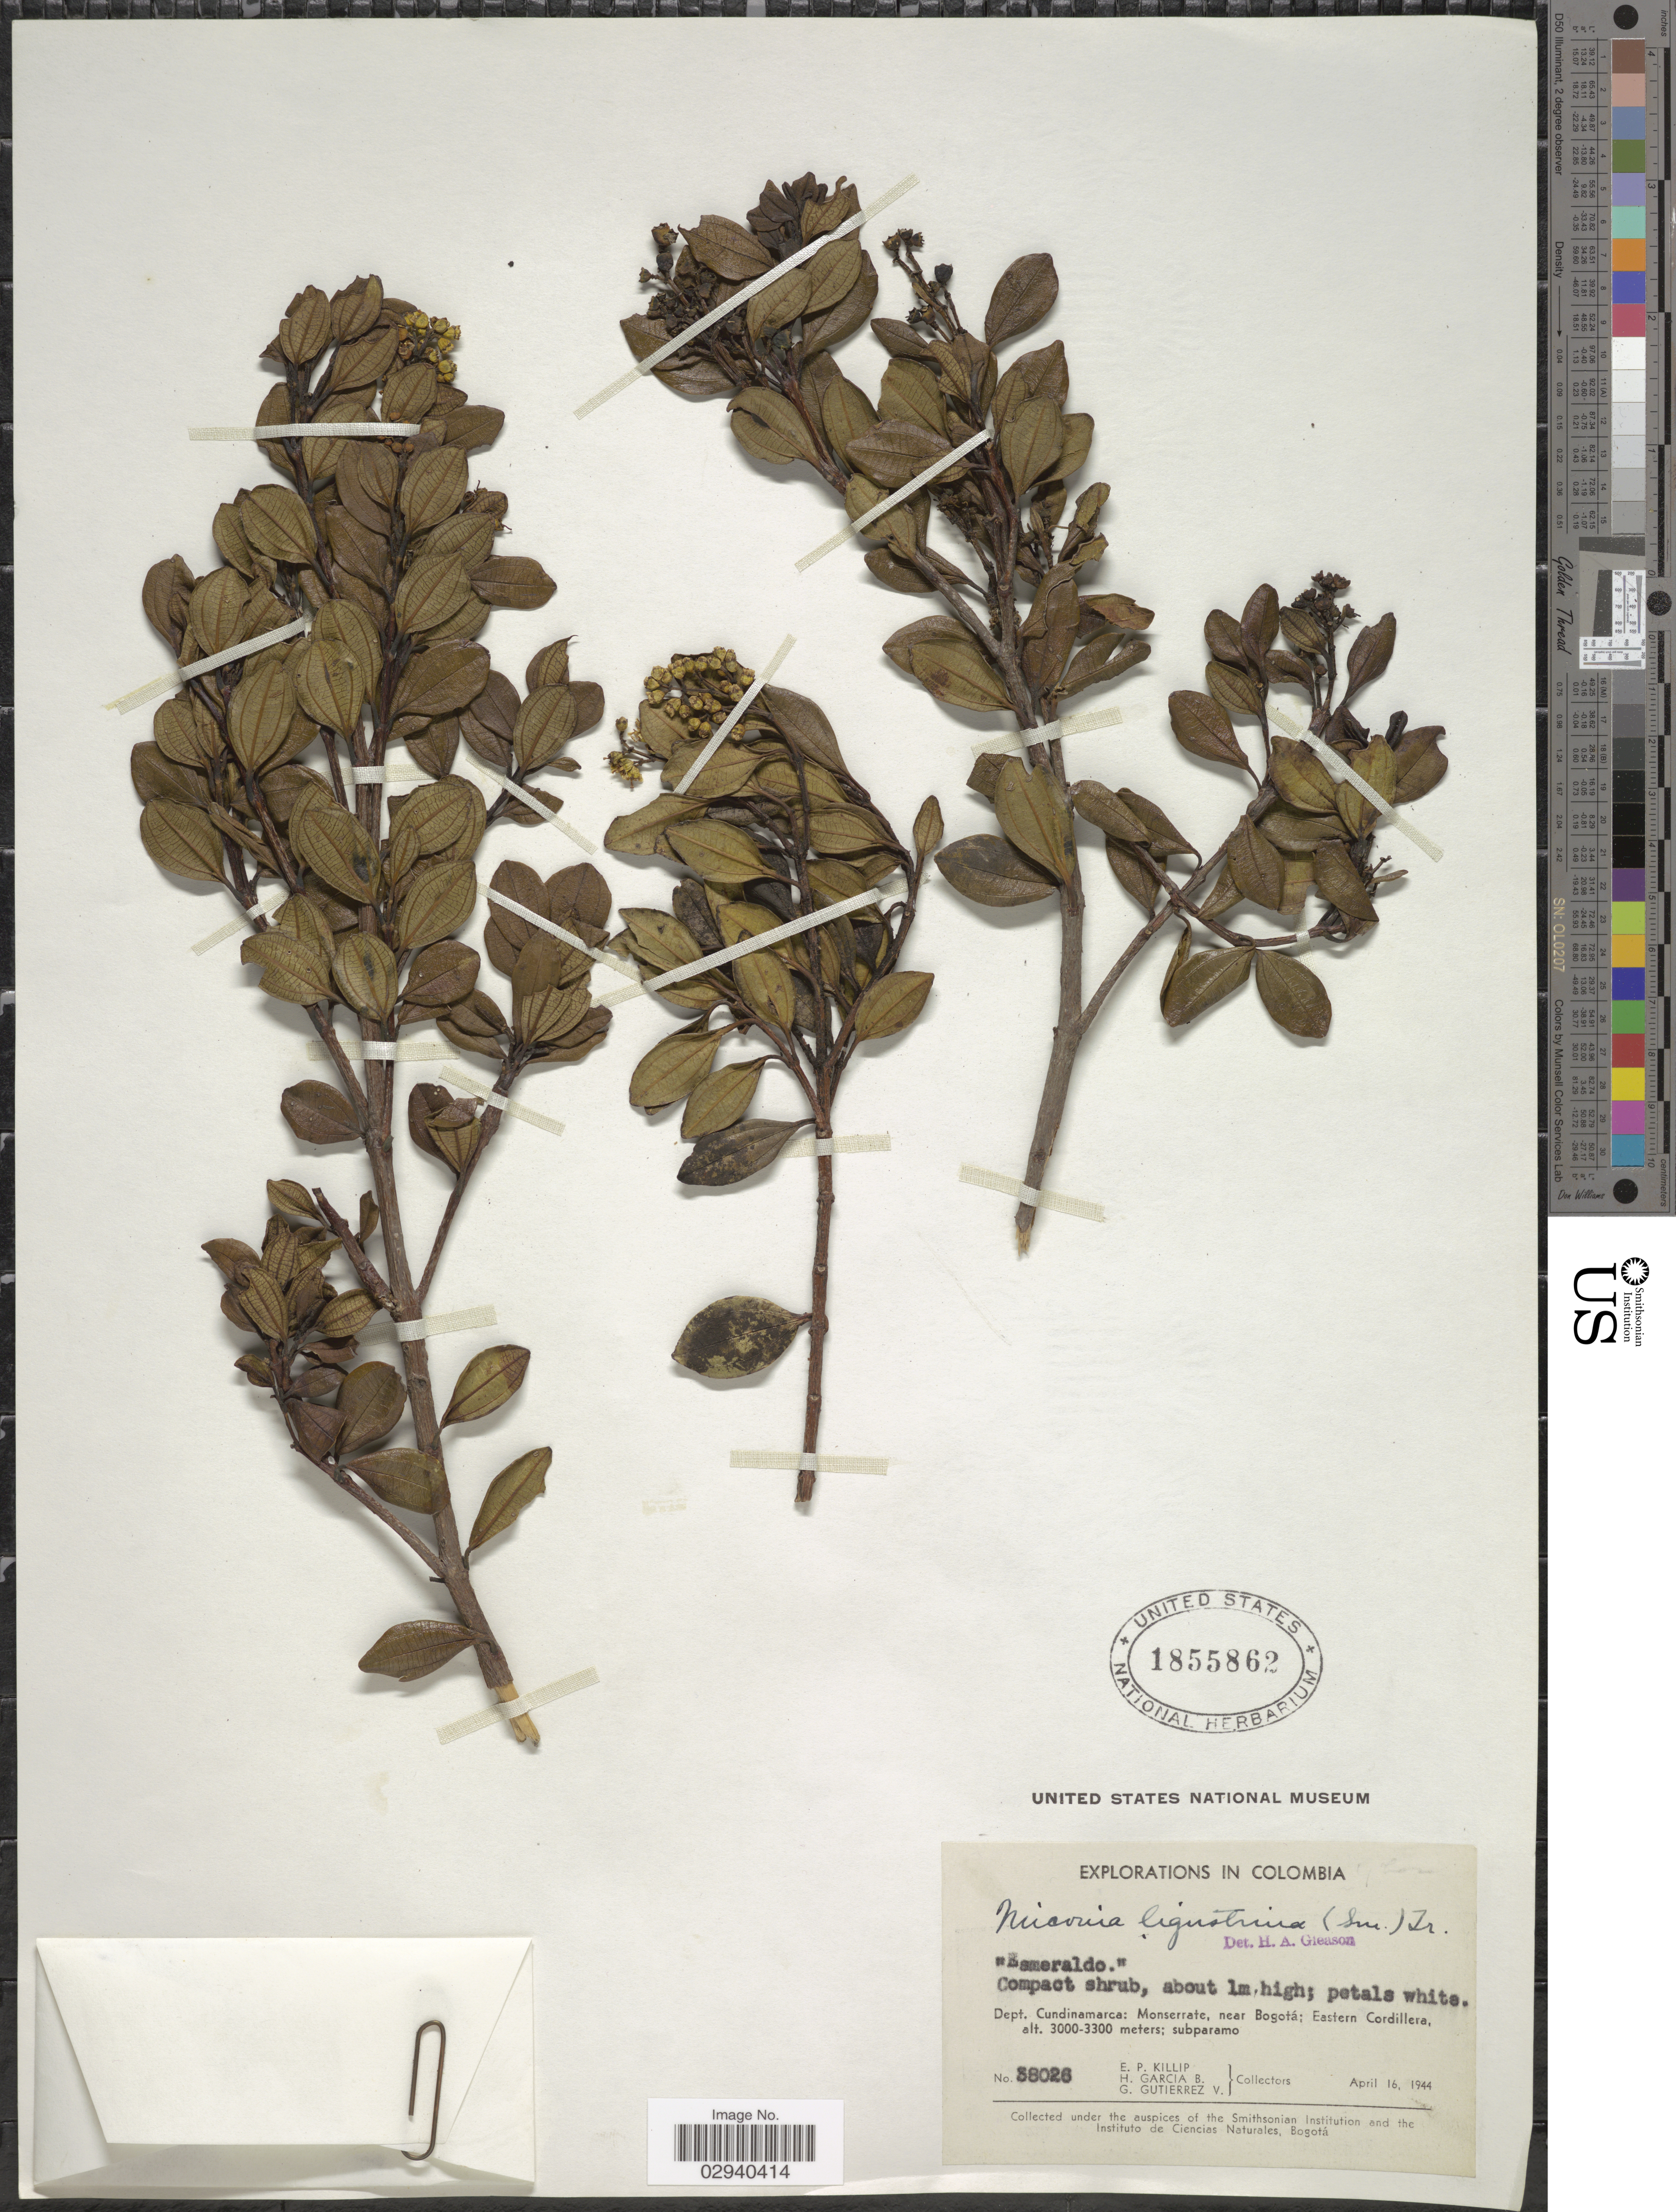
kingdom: Plantae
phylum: Tracheophyta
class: Magnoliopsida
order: Myrtales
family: Melastomataceae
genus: Miconia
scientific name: Miconia ligustrina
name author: (Sw.) Triana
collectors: E. P. Killip, H. García B. & G. Gutiérrez V.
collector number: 38026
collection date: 1944-04-16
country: Colombia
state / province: Cundinamarca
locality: Dept. Cundinamarca: Monserrate, near Bogotá; Eastern Cordillera.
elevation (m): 3000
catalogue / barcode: US 1855862